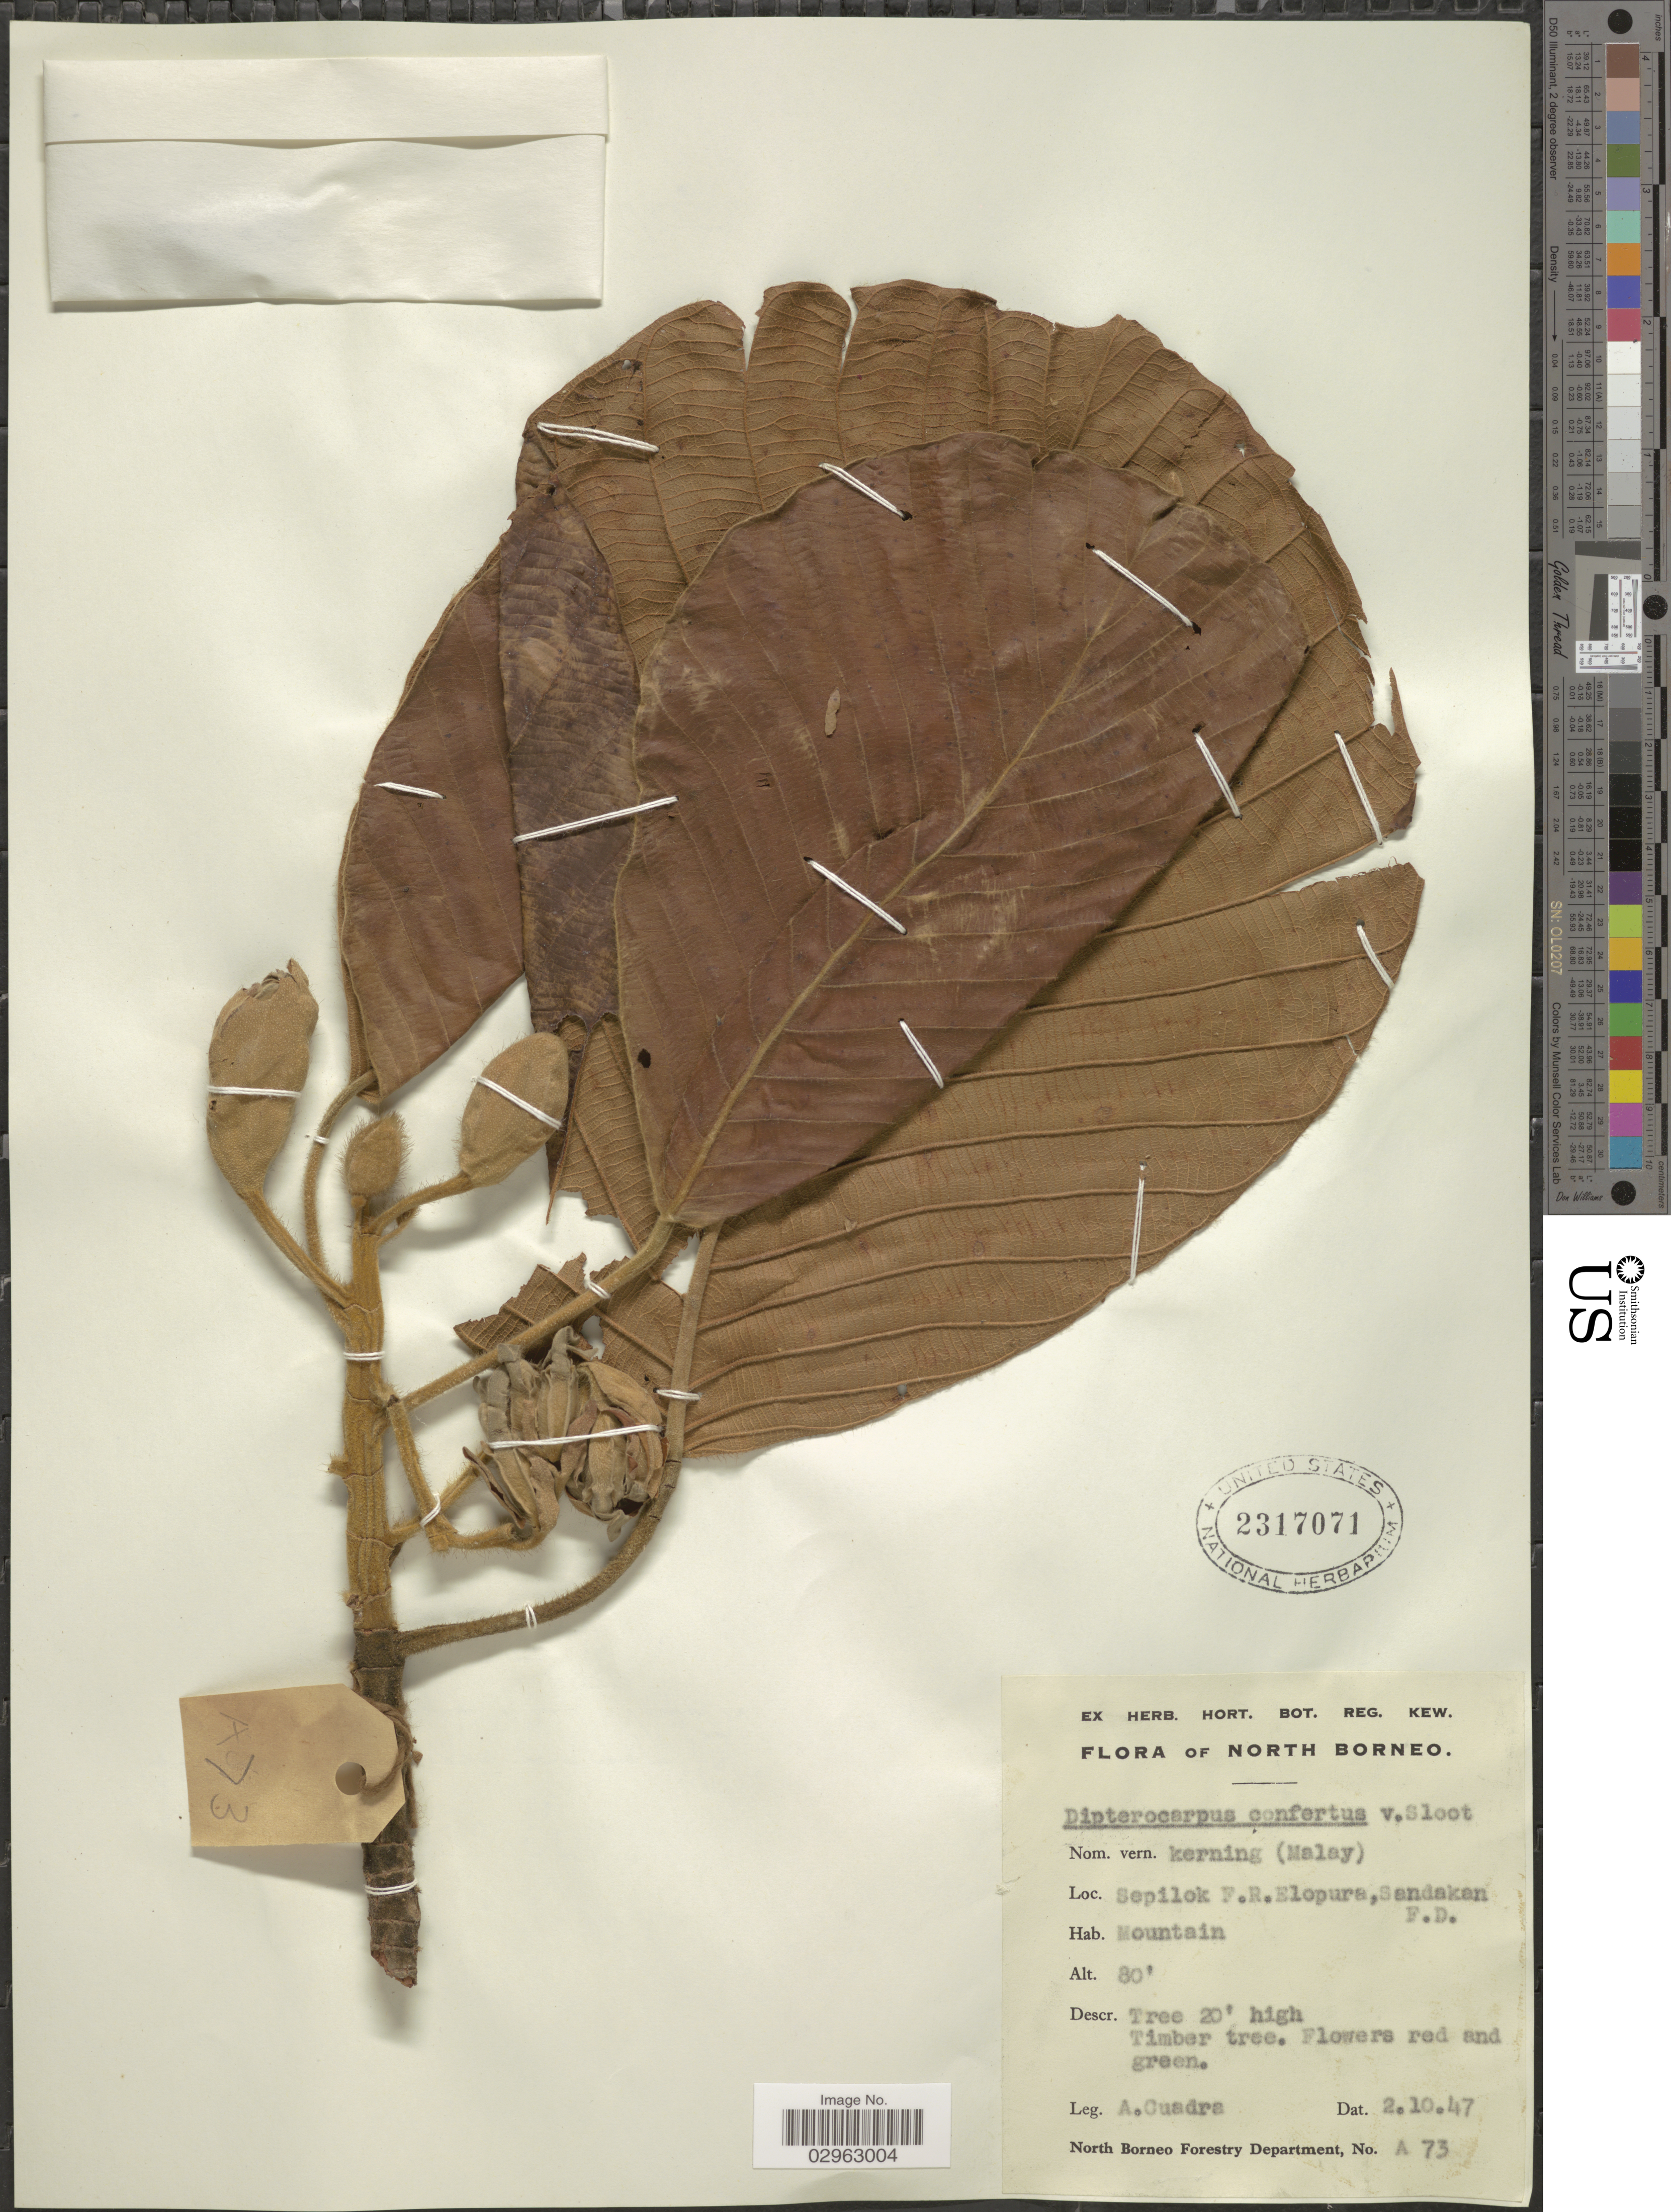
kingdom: Plantae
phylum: Tracheophyta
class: Magnoliopsida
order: Malvales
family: Dipterocarpaceae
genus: Dipterocarpus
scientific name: Dipterocarpus confertus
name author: Slooten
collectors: A. Cuadra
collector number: A 73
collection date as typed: Transcribed d/m/y: 2/10/47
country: Malaysia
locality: North Borneo. Sepilok F.R. Elopura, Sandakan F.D.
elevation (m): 24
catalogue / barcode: US 2317071